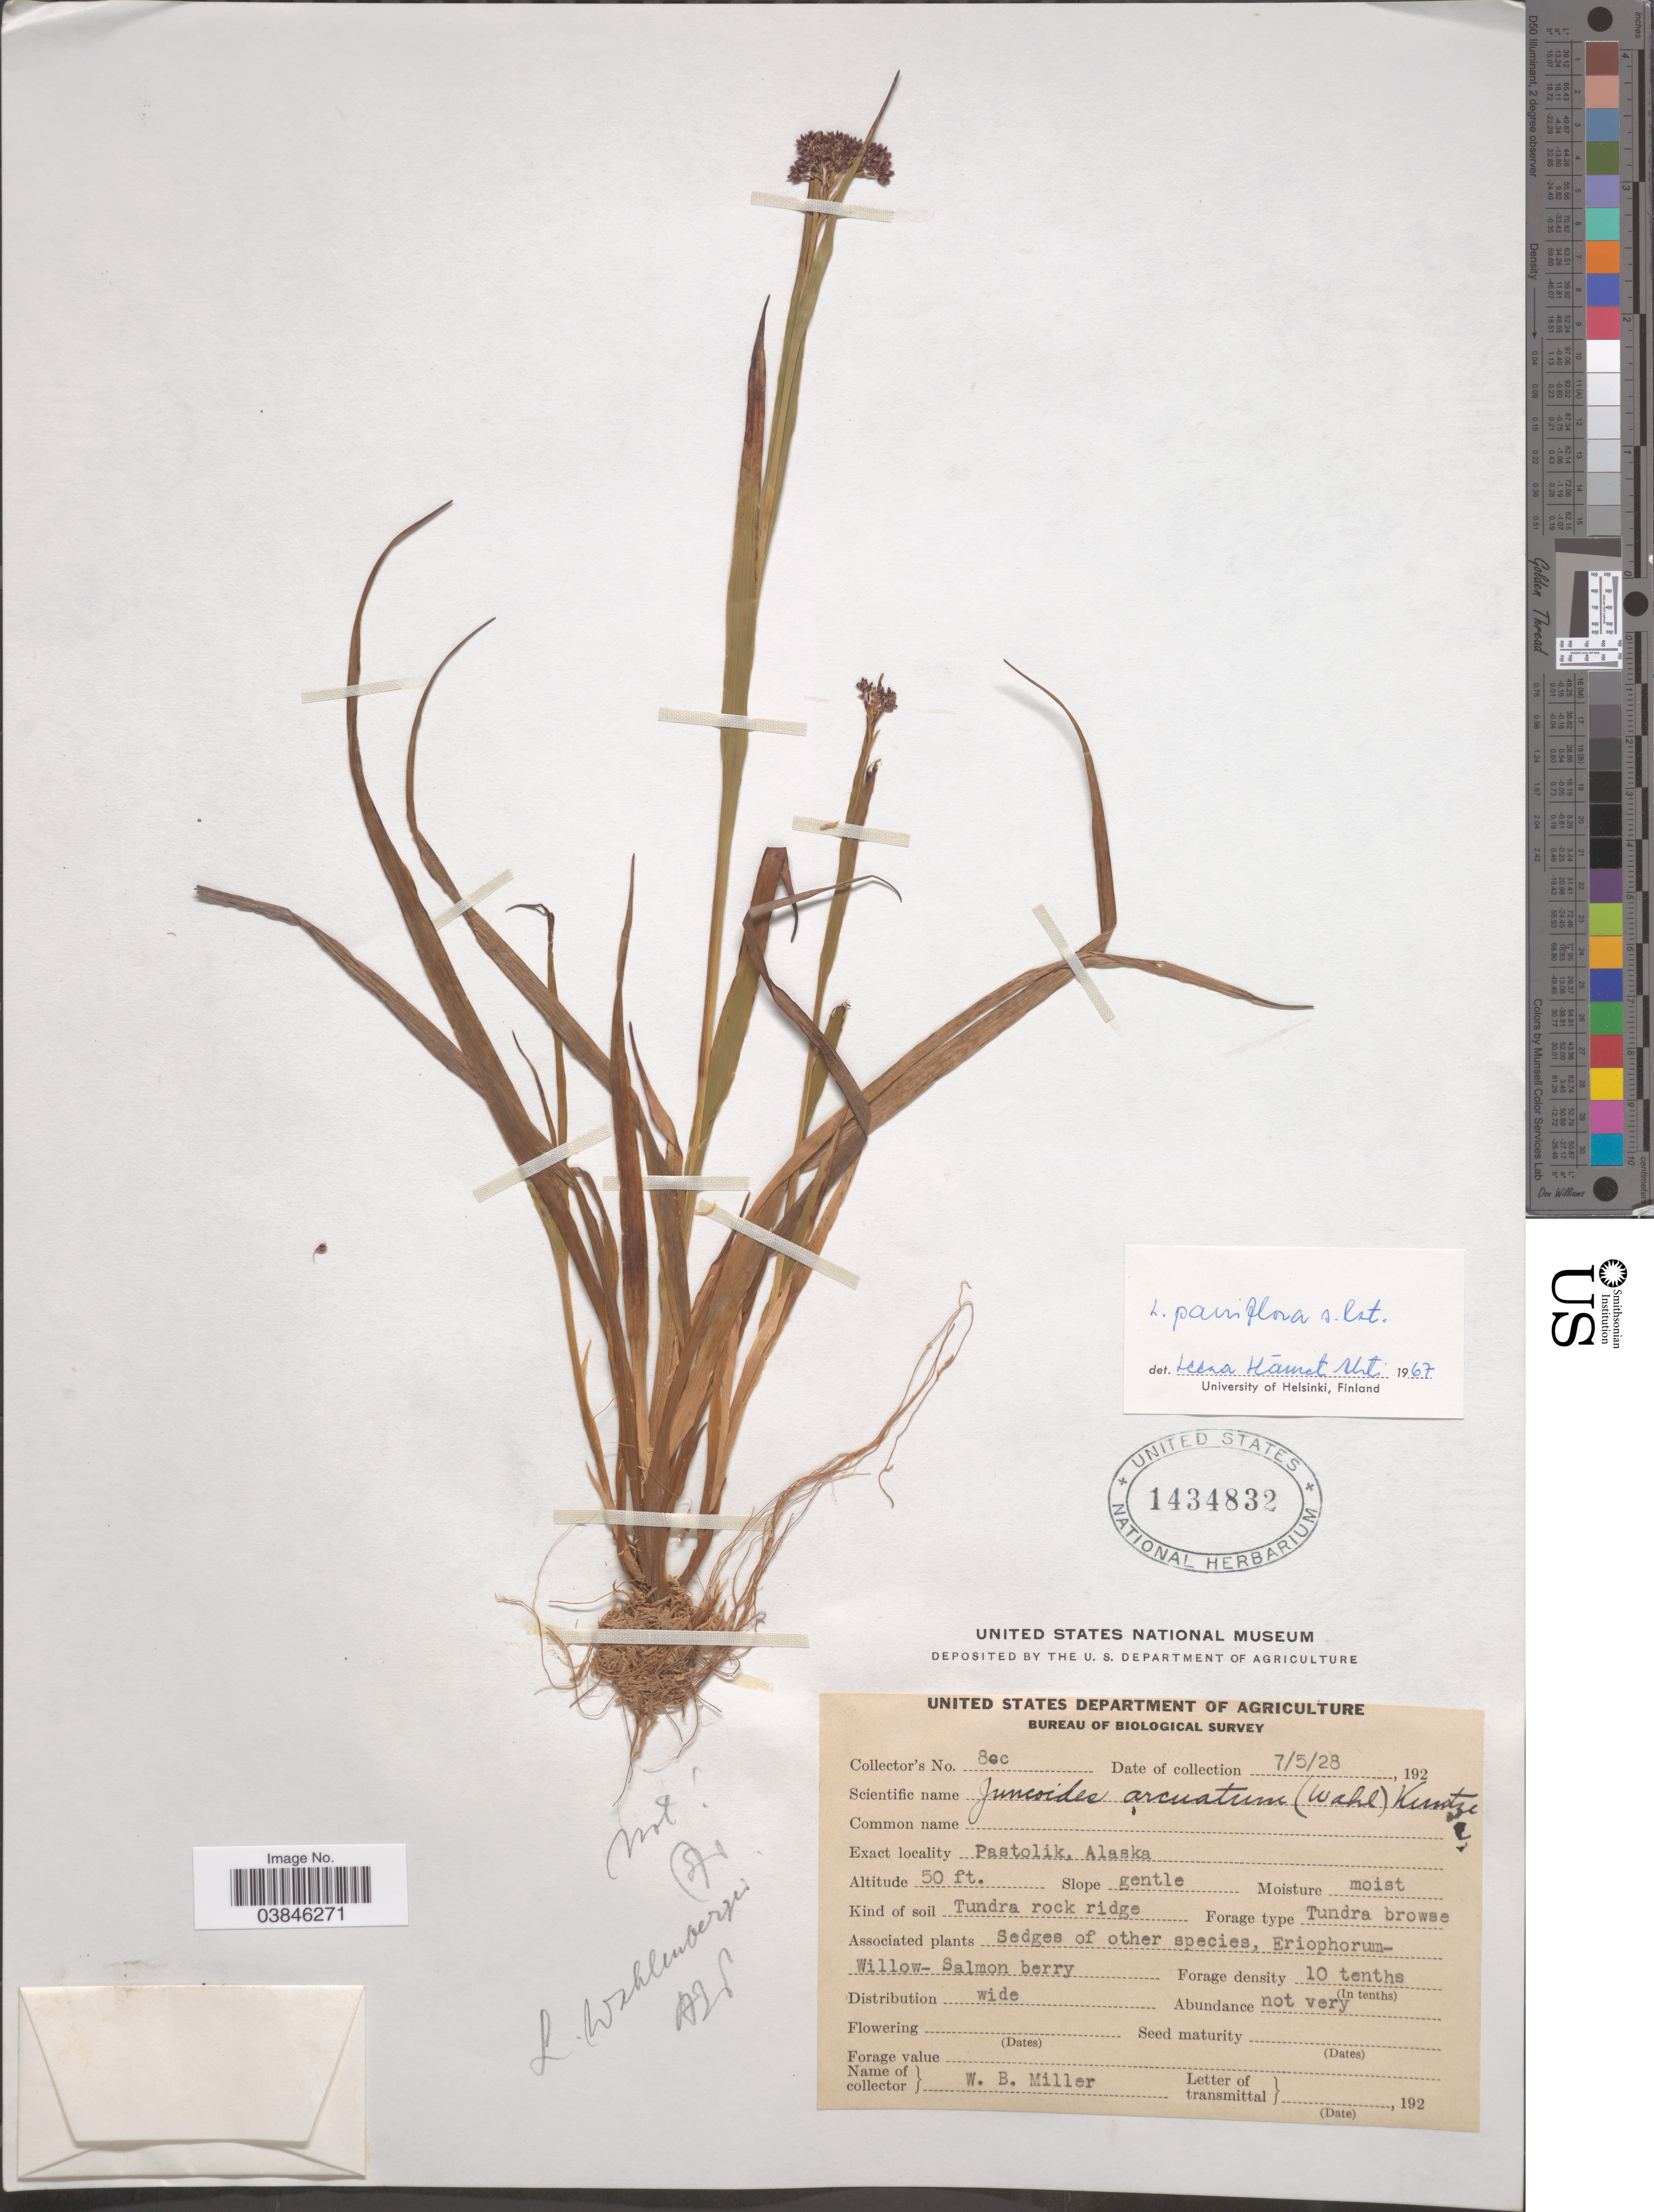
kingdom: Plantae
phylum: Tracheophyta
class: Liliopsida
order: Poales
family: Juncaceae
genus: Luzula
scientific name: Luzula parviflora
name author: (Ehrh.) Desv.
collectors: W. Miller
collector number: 8c*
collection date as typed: Transcribed d/m/y: 5/7/28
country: United States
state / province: Alaska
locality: Pastolik.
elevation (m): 15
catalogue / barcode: US 1434832